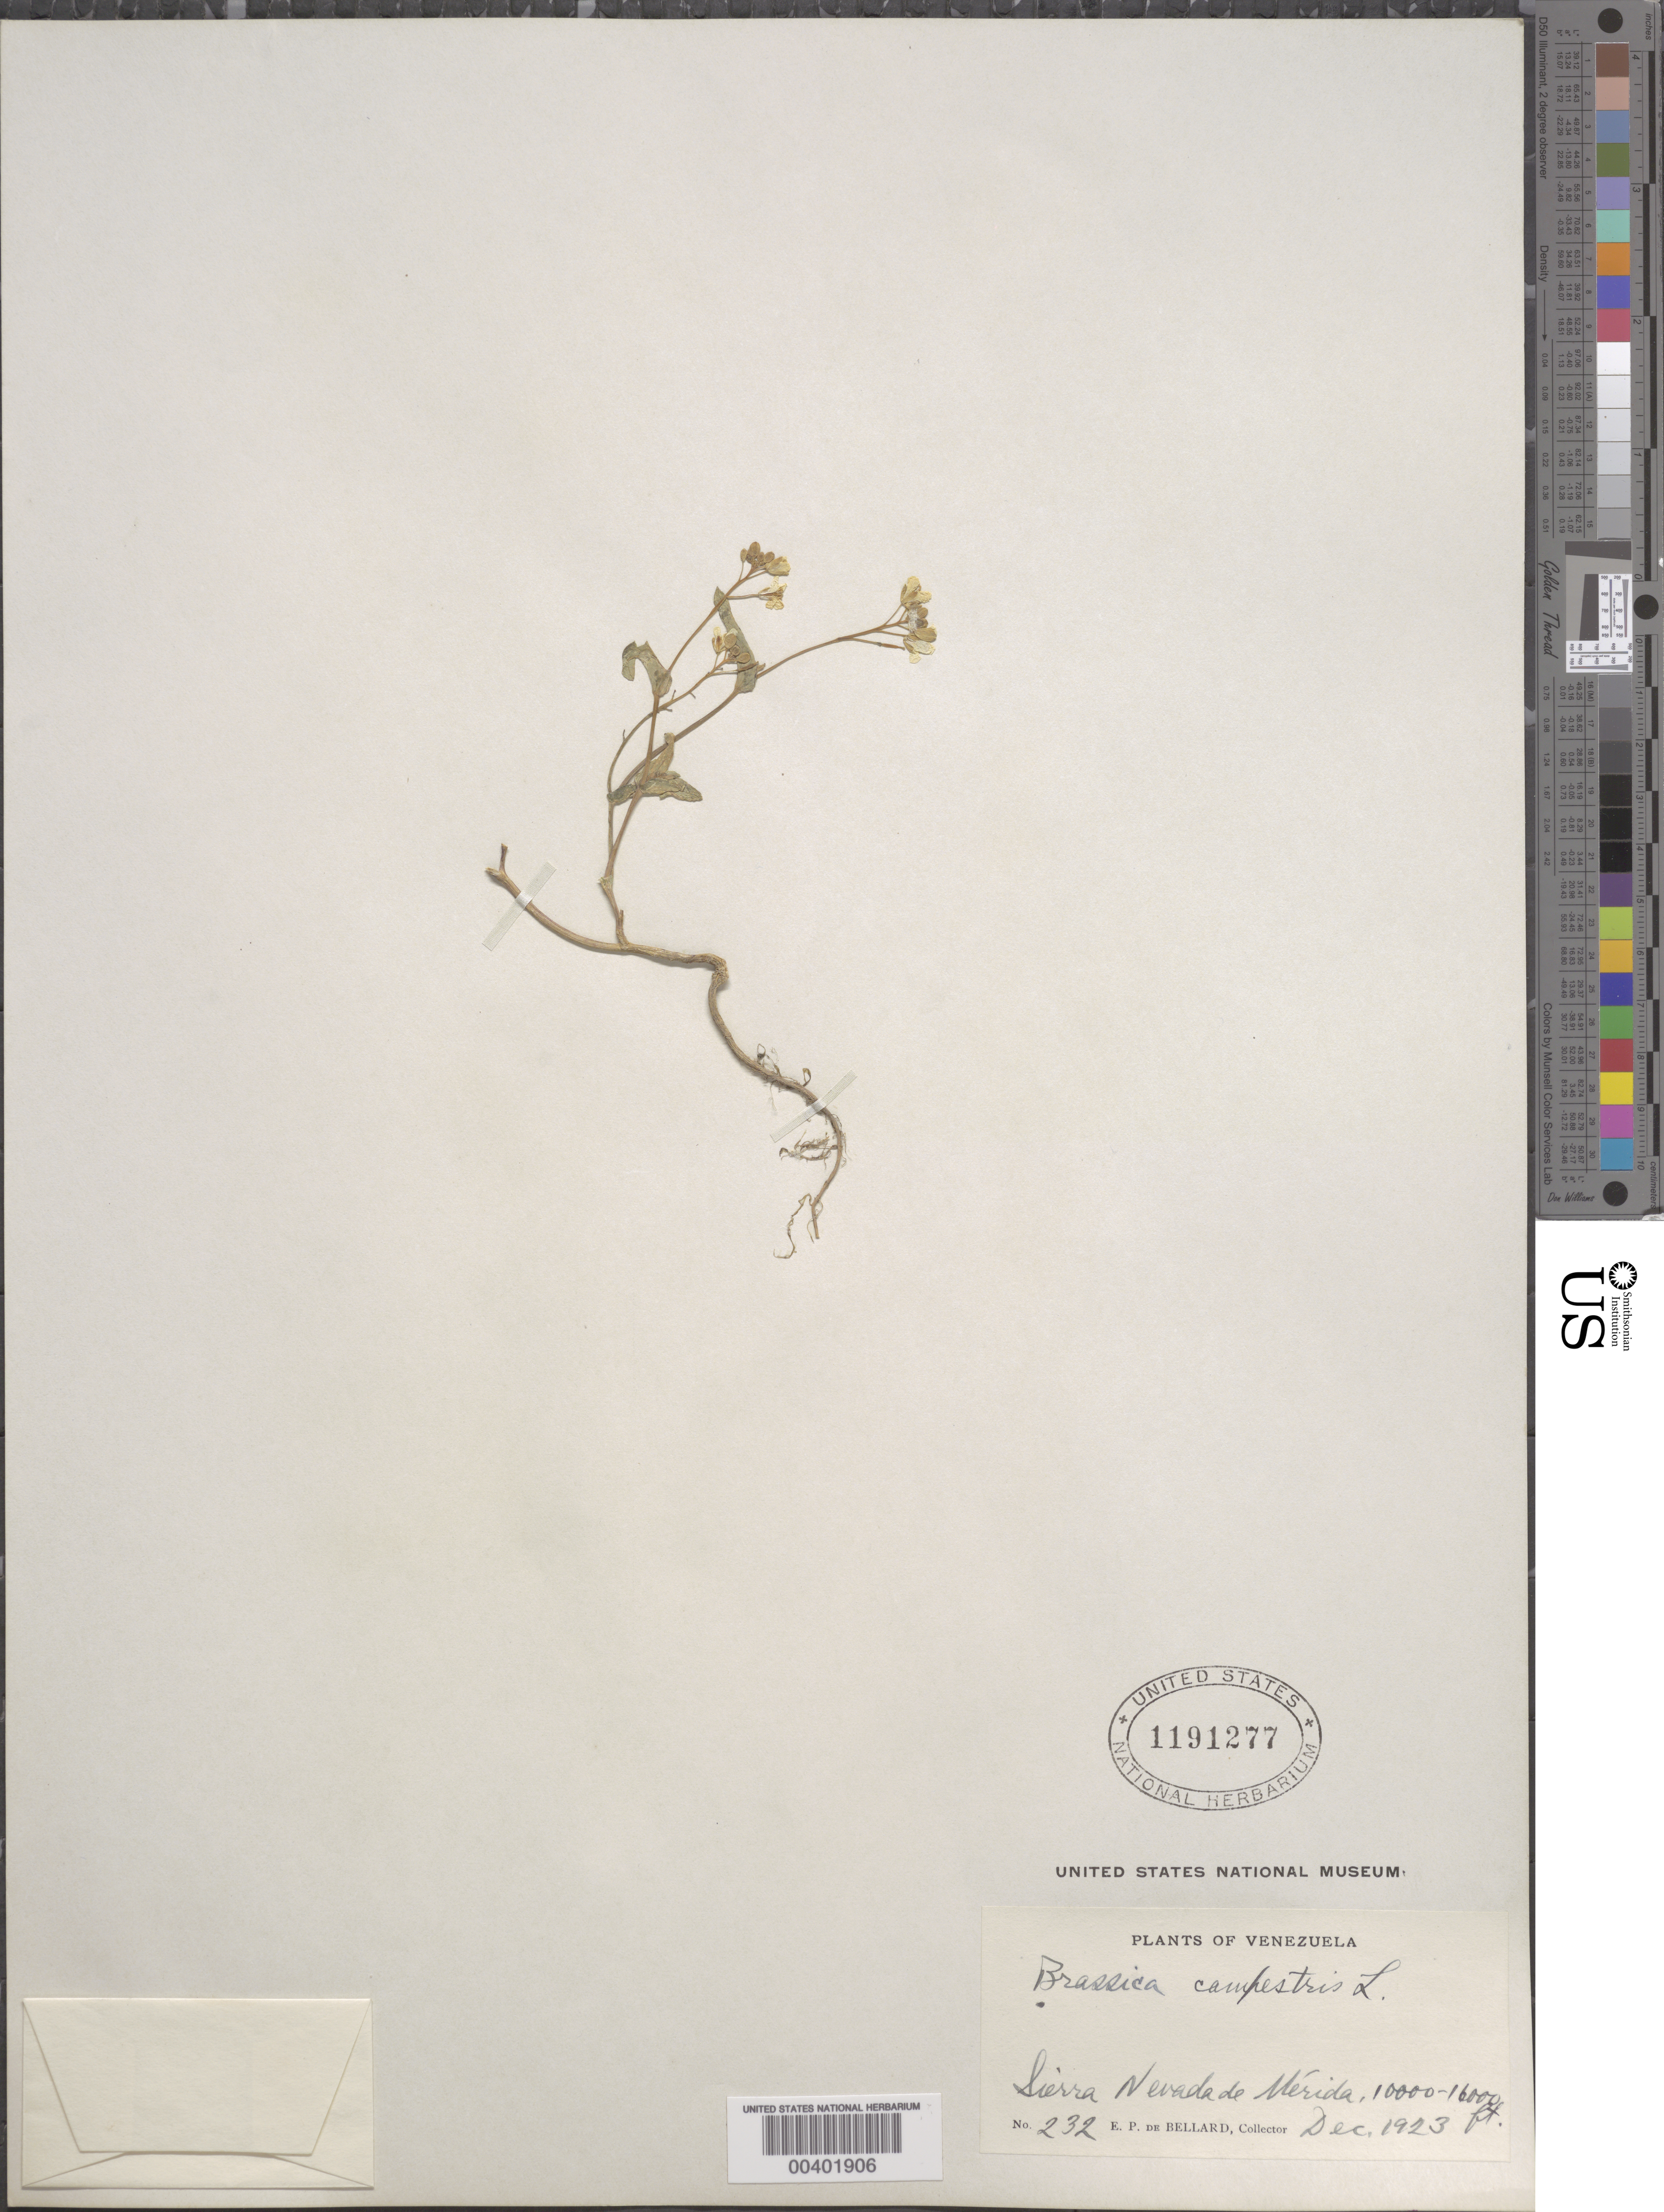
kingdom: Plantae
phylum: Tracheophyta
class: Magnoliopsida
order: Brassicales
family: Brassicaceae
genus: Brassica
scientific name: Brassica campestris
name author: L.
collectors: E. Bellard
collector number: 232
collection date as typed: Dec 1923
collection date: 1923-12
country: Venezuela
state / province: Mérida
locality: Sierra Nevada de Mérida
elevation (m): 1000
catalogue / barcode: US 1191277